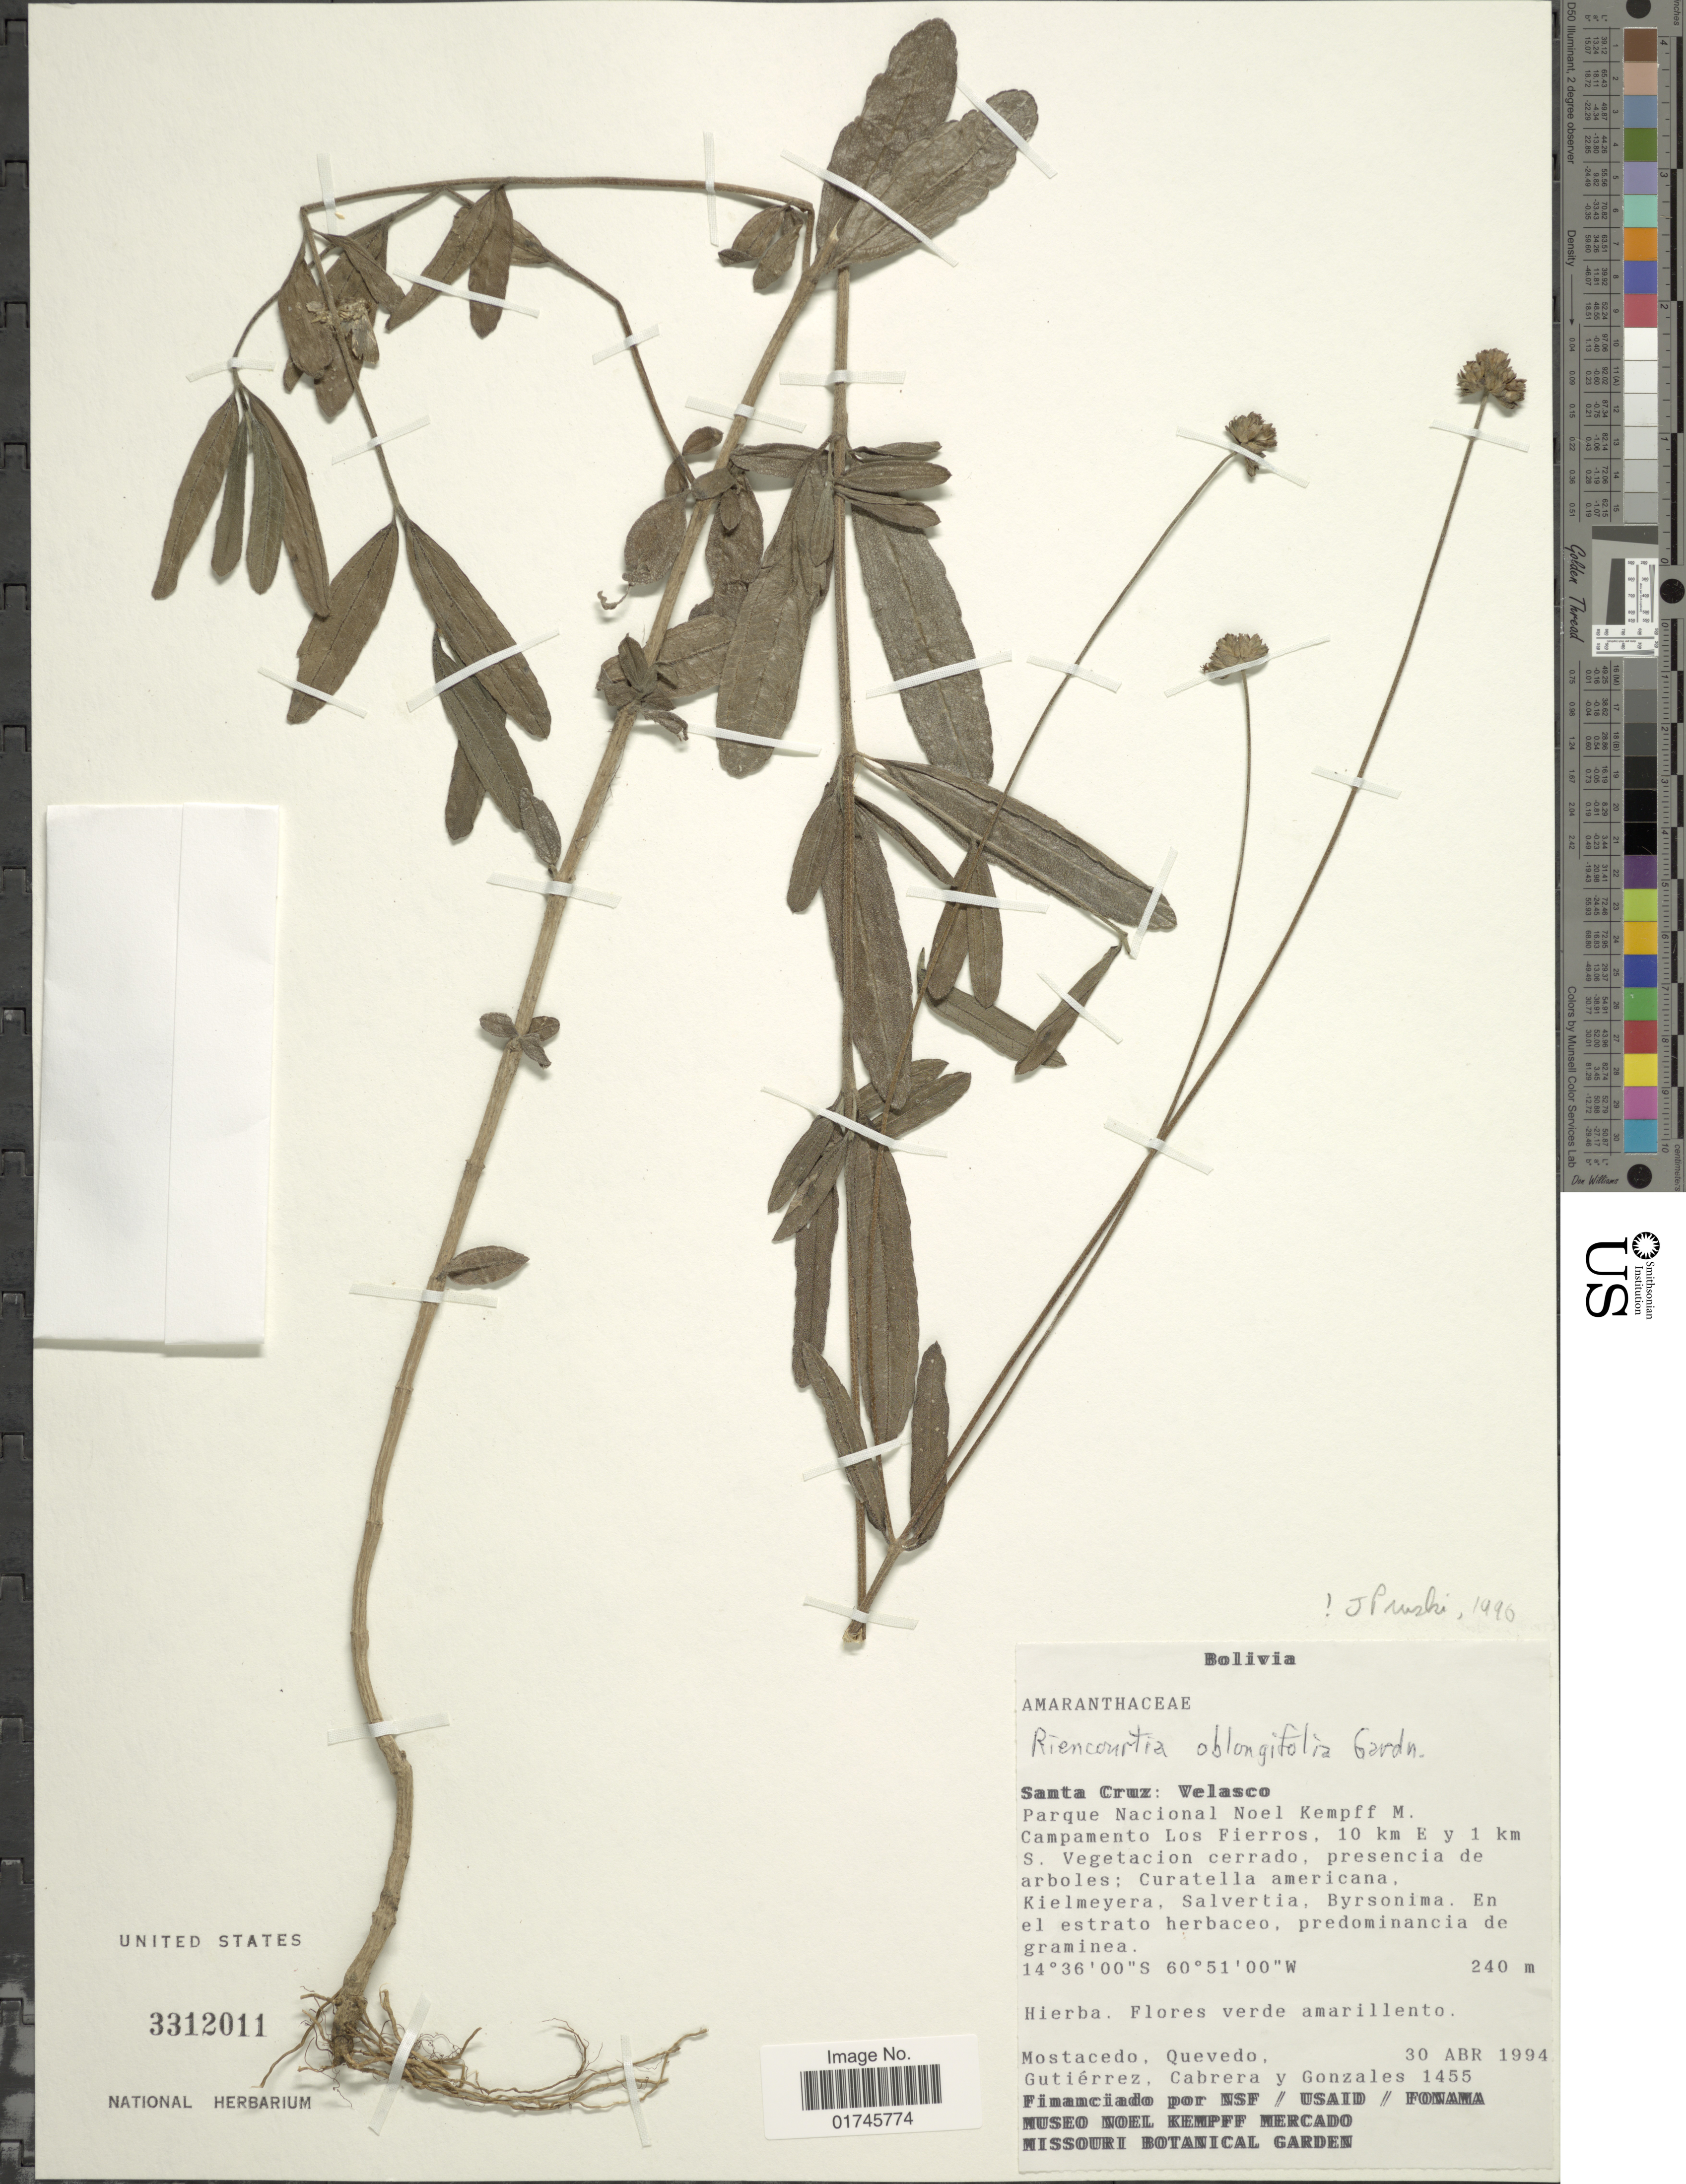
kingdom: Plantae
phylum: Tracheophyta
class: Magnoliopsida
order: Asterales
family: Asteraceae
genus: Riencourtia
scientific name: Riencourtia oblongifolia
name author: Gardner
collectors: Mostacedo, --, -- Quevedo, Gutiérrez, --, Cabrera, -- & Gonzales, --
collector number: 1455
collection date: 1994-04-30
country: Bolivia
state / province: Santa Cruz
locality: Santa Cruz: Velasco, Parque Nacional Noel Kempff M Campamento Los Fierros, 10 km E y 1 km S.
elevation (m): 240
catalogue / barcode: US 3312011